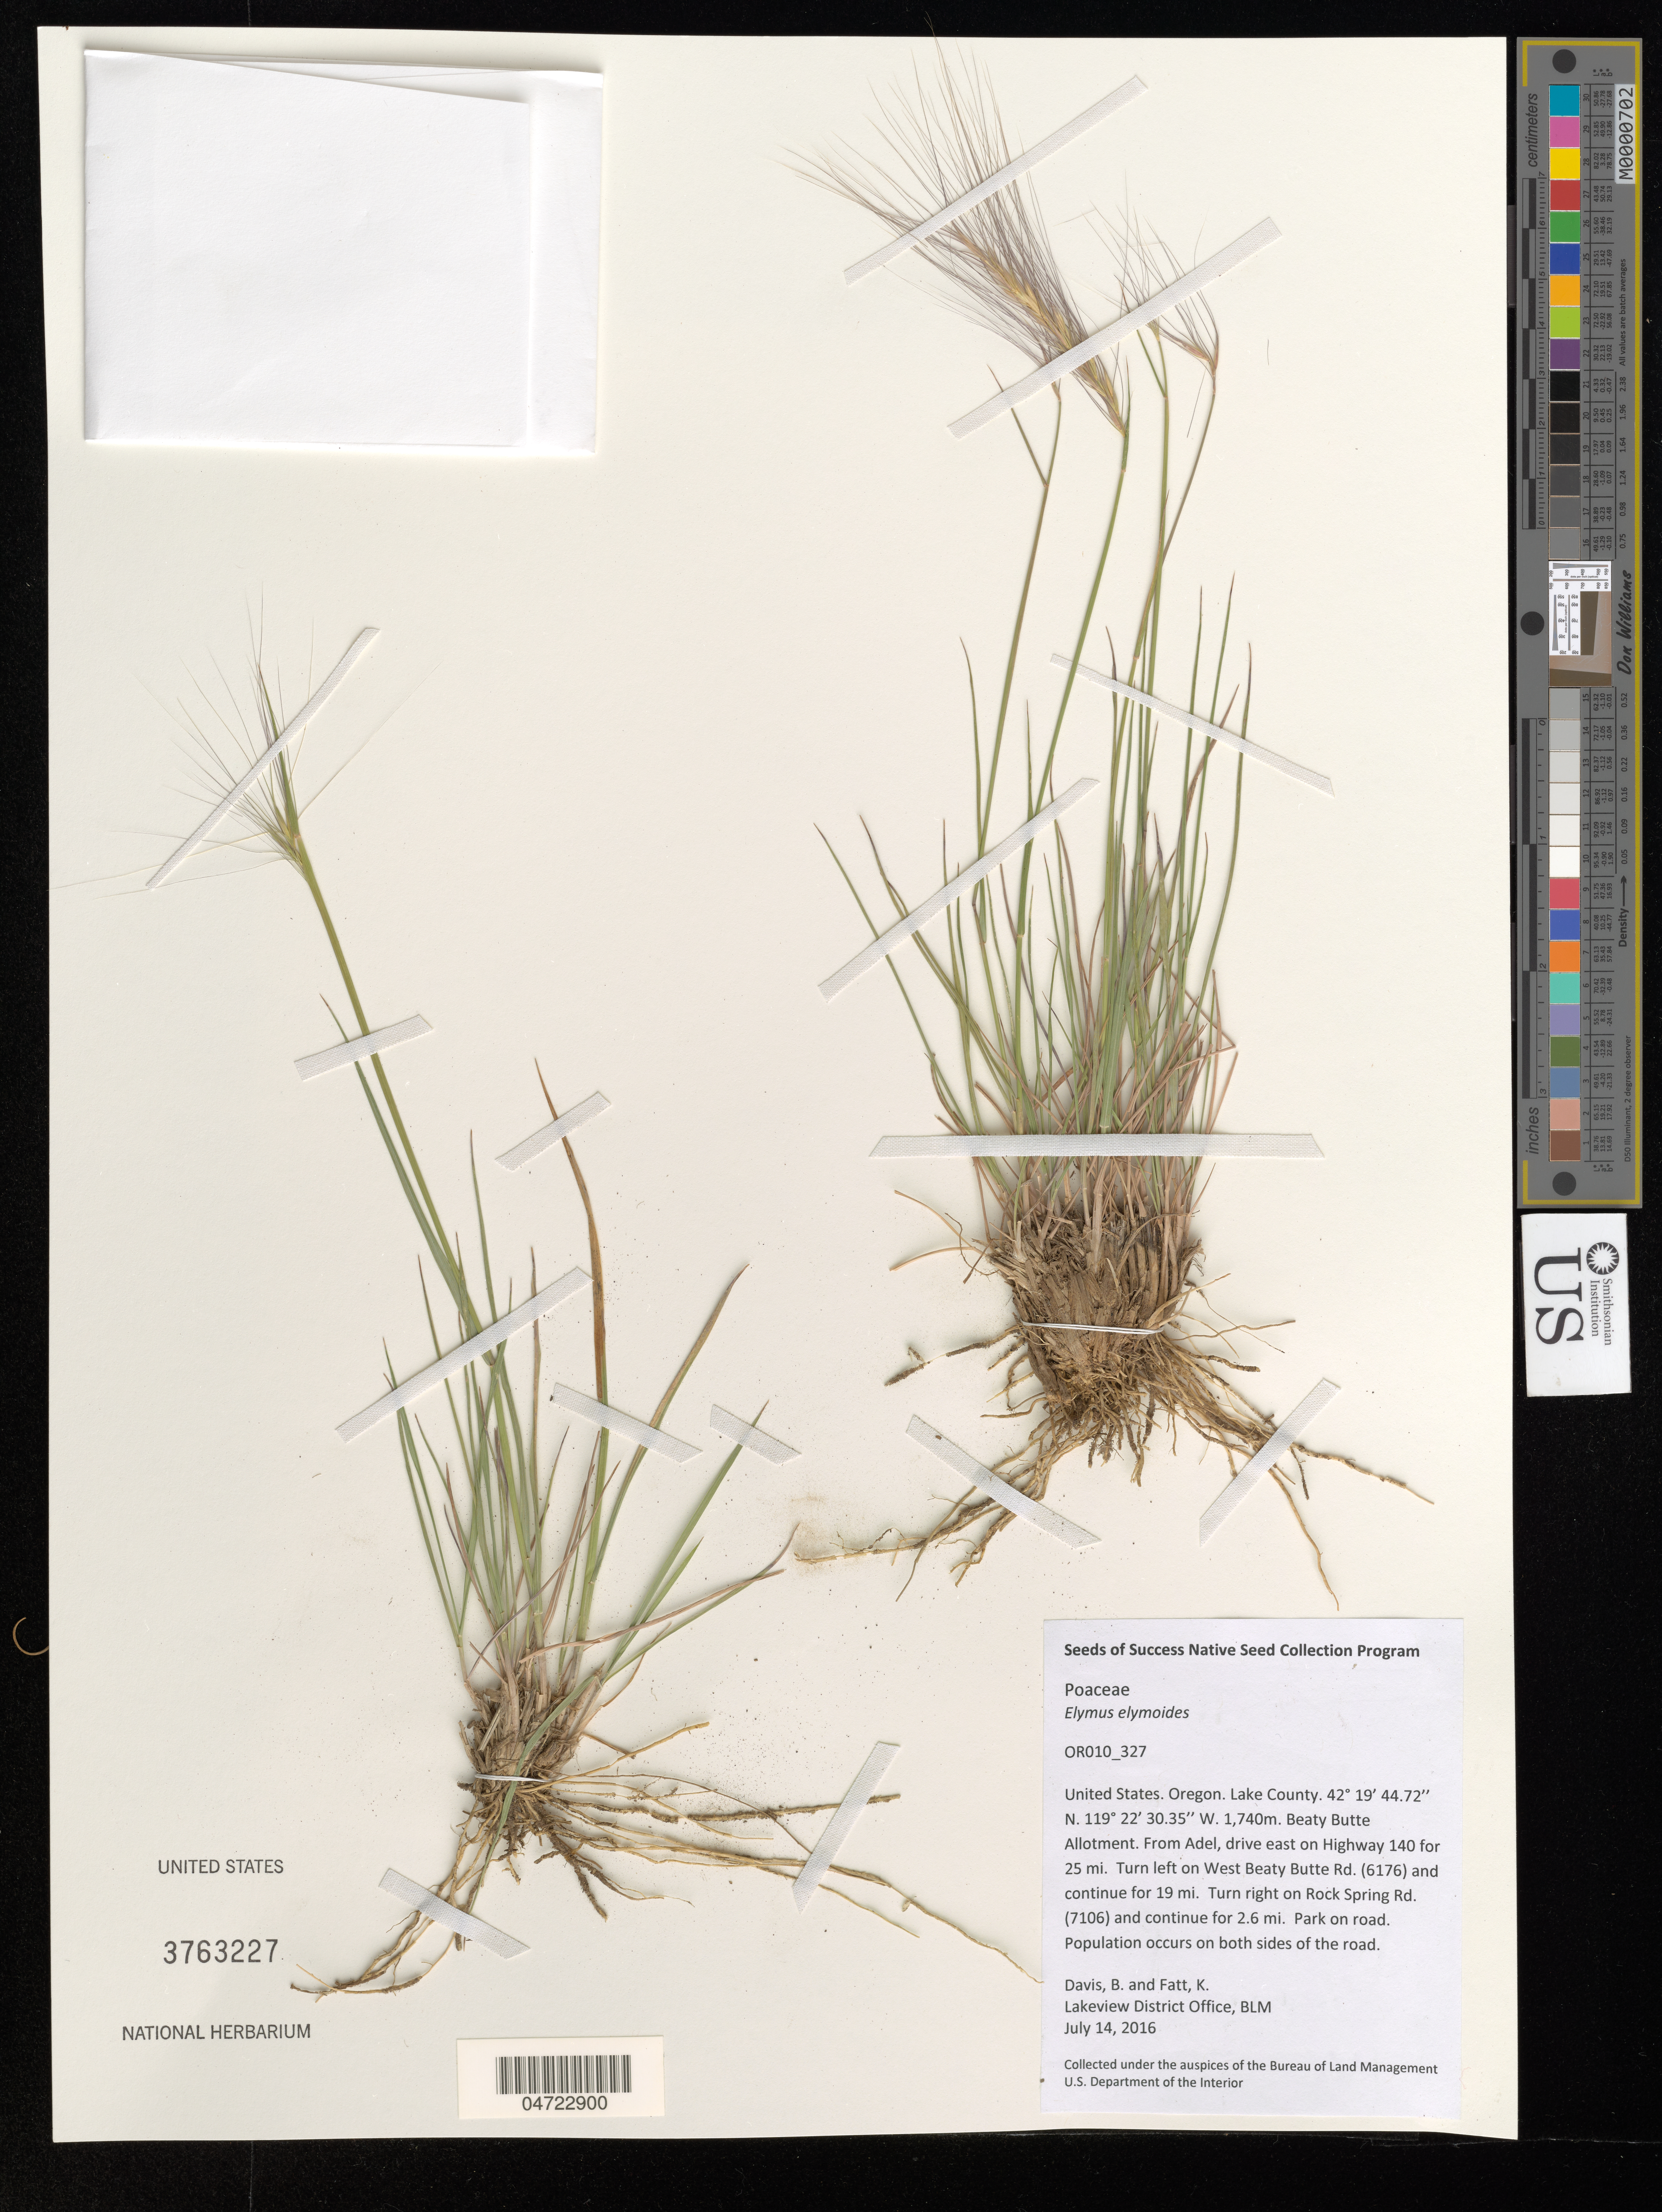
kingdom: Plantae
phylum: Tracheophyta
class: Liliopsida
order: Poales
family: Poaceae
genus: Elymus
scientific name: Elymus elymoides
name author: (Raf.) Swezey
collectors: B. Davis & K. Fatt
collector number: OR010_327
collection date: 2016-07-14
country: United States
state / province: Oregon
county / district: Lake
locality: Lake County. Beaty Butte Allotment. From Adel, drive east on Highway 140 for 25 mi. Turn left on West Beaty Butte Rd. (6176) and continue for 19 mi. Turn right on Rock Spring Rd. (7106) and continue for 2.6 mi. Park on road. Population occurs on both sides of the road.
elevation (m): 1740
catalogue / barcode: US 3763227